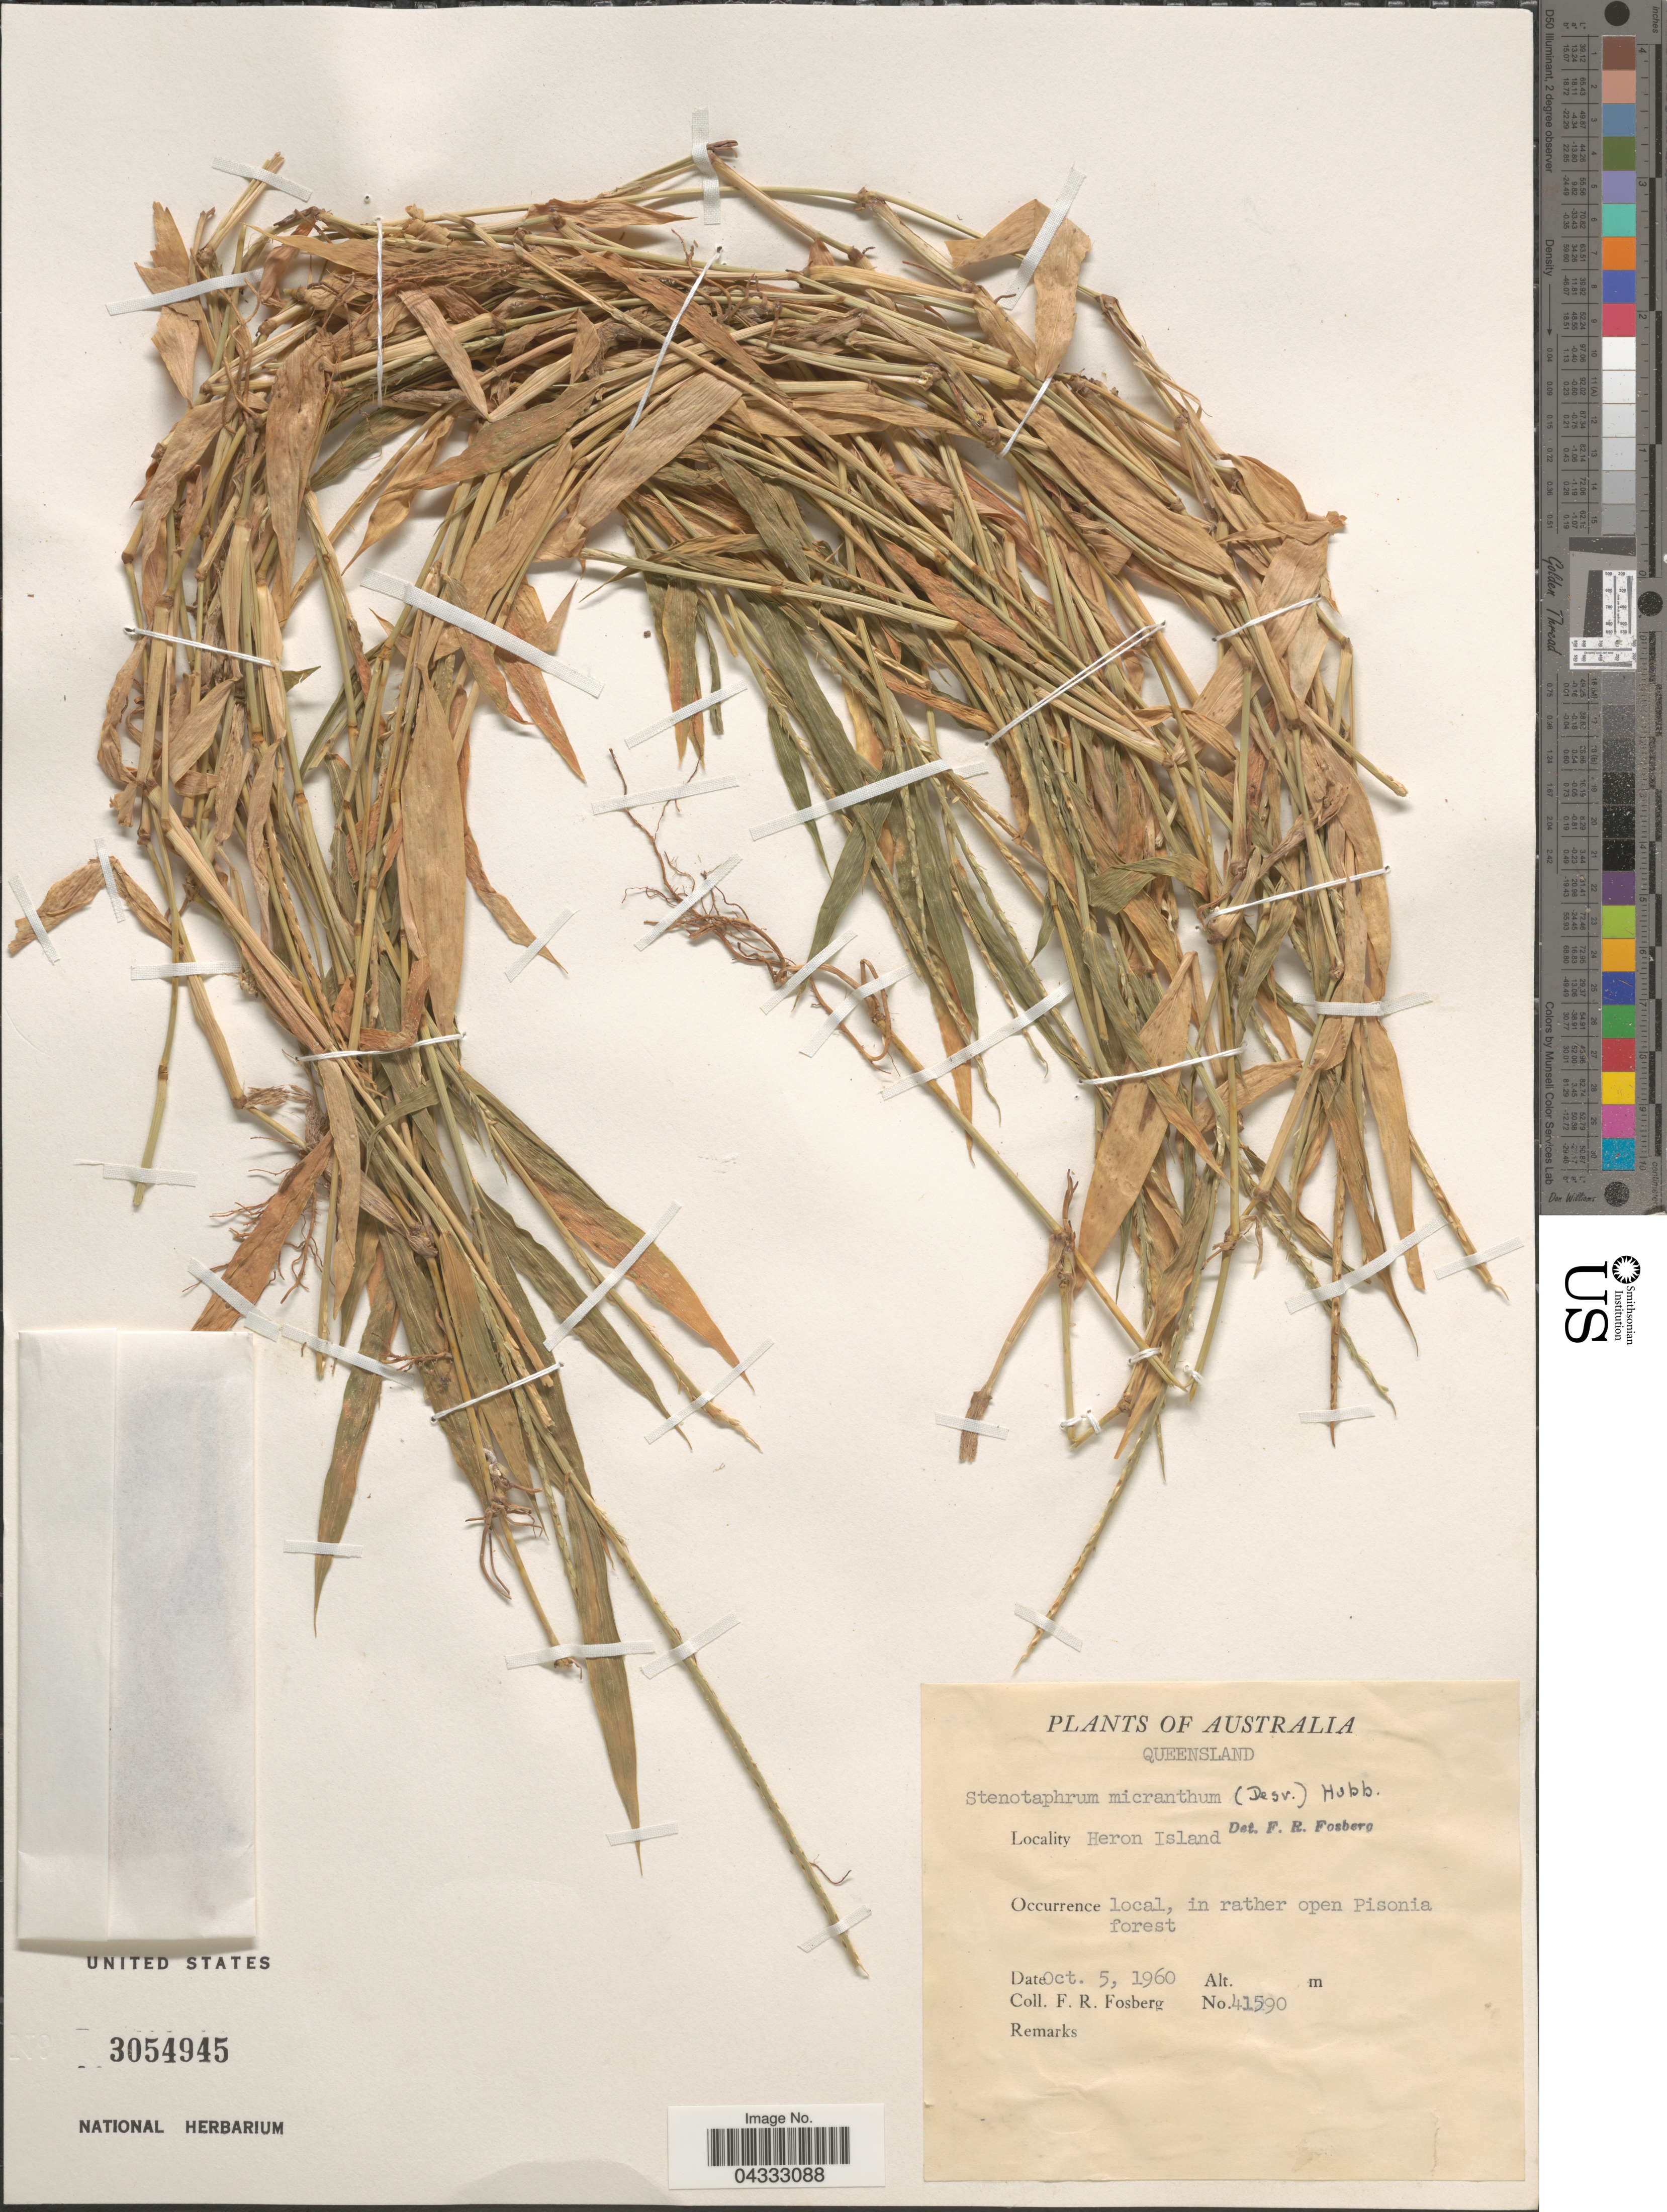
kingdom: Plantae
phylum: Tracheophyta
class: Liliopsida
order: Poales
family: Poaceae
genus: Stenotaphrum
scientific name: Stenotaphrum micranthum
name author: (Desv.) C.E. Hubb.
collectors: F. R. Fosberg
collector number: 41590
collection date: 1960-10-05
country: Australia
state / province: Queensland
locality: Heron Island.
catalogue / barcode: US 3054945